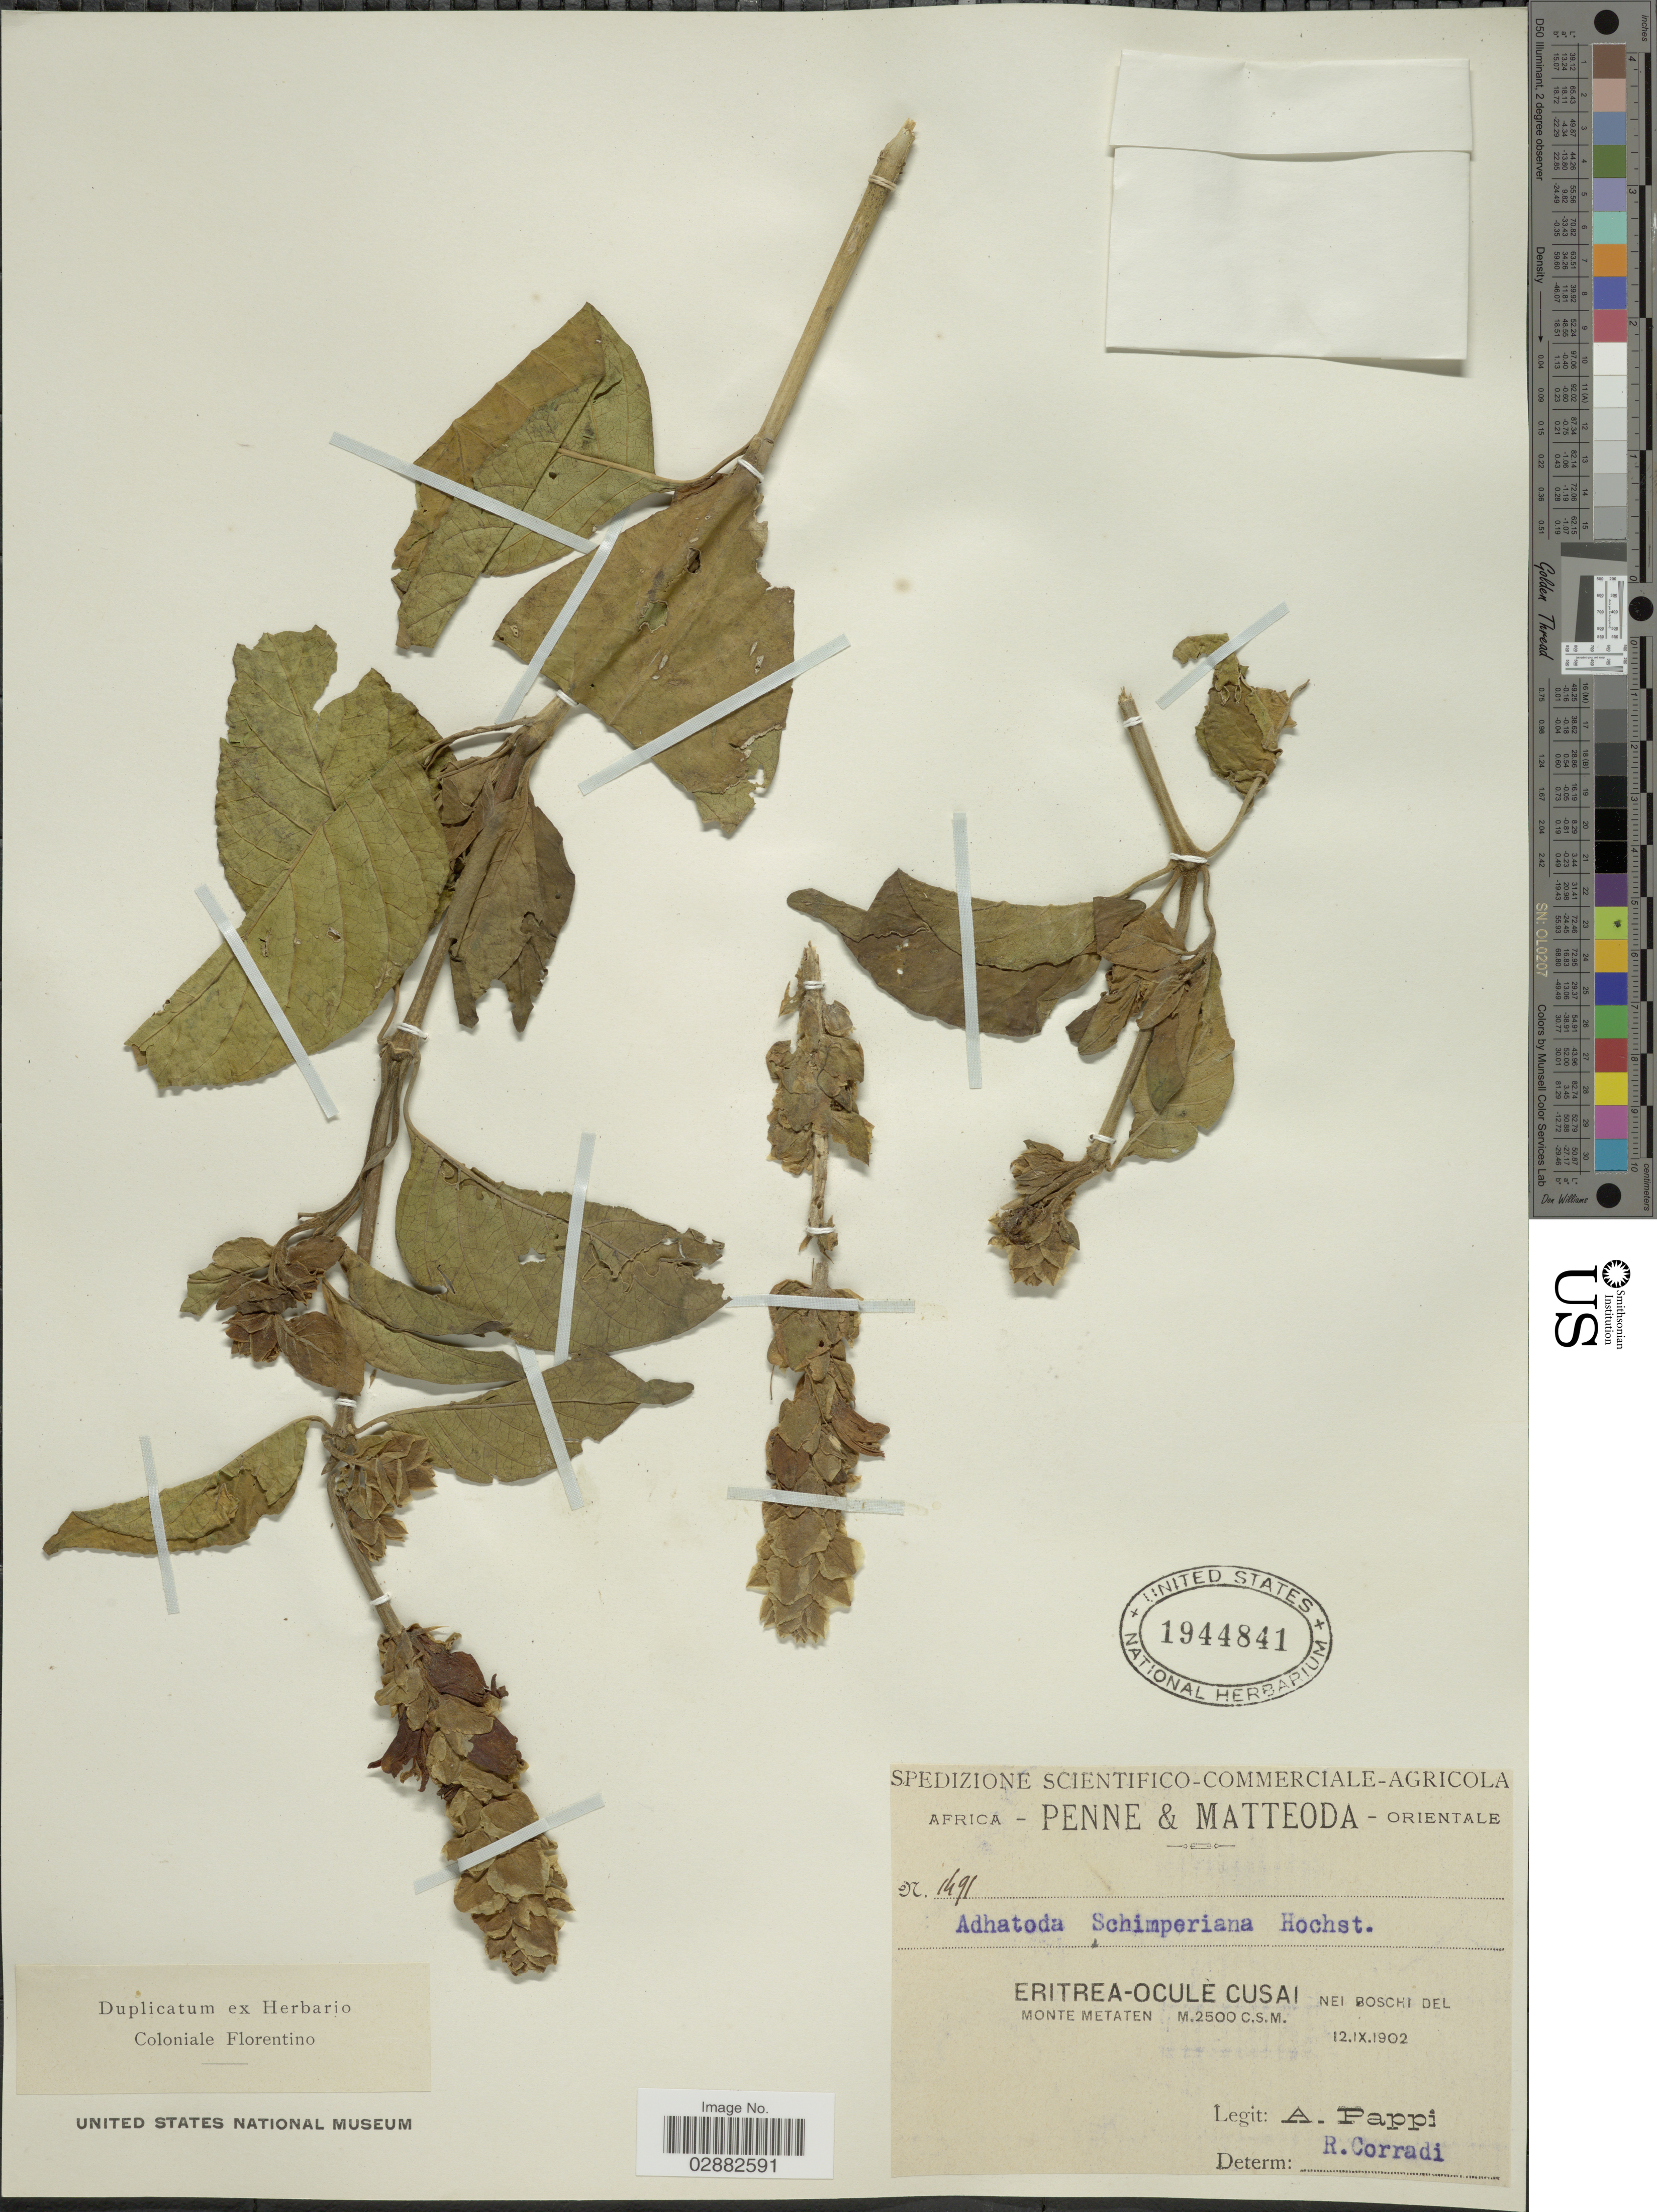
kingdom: Plantae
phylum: Tracheophyta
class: Magnoliopsida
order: Lamiales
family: Acanthaceae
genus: Justicia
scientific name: Justicia schimperiana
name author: (Hochst. ex Nees) T. Anderson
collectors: A. Pappi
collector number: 1491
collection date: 1902-09-12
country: Eritrea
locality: Penne & Matteoda Orientale, Eritrea-Ocule Cusai Nei Boschi Del Monte Metaten.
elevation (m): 2500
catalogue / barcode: US 1944841